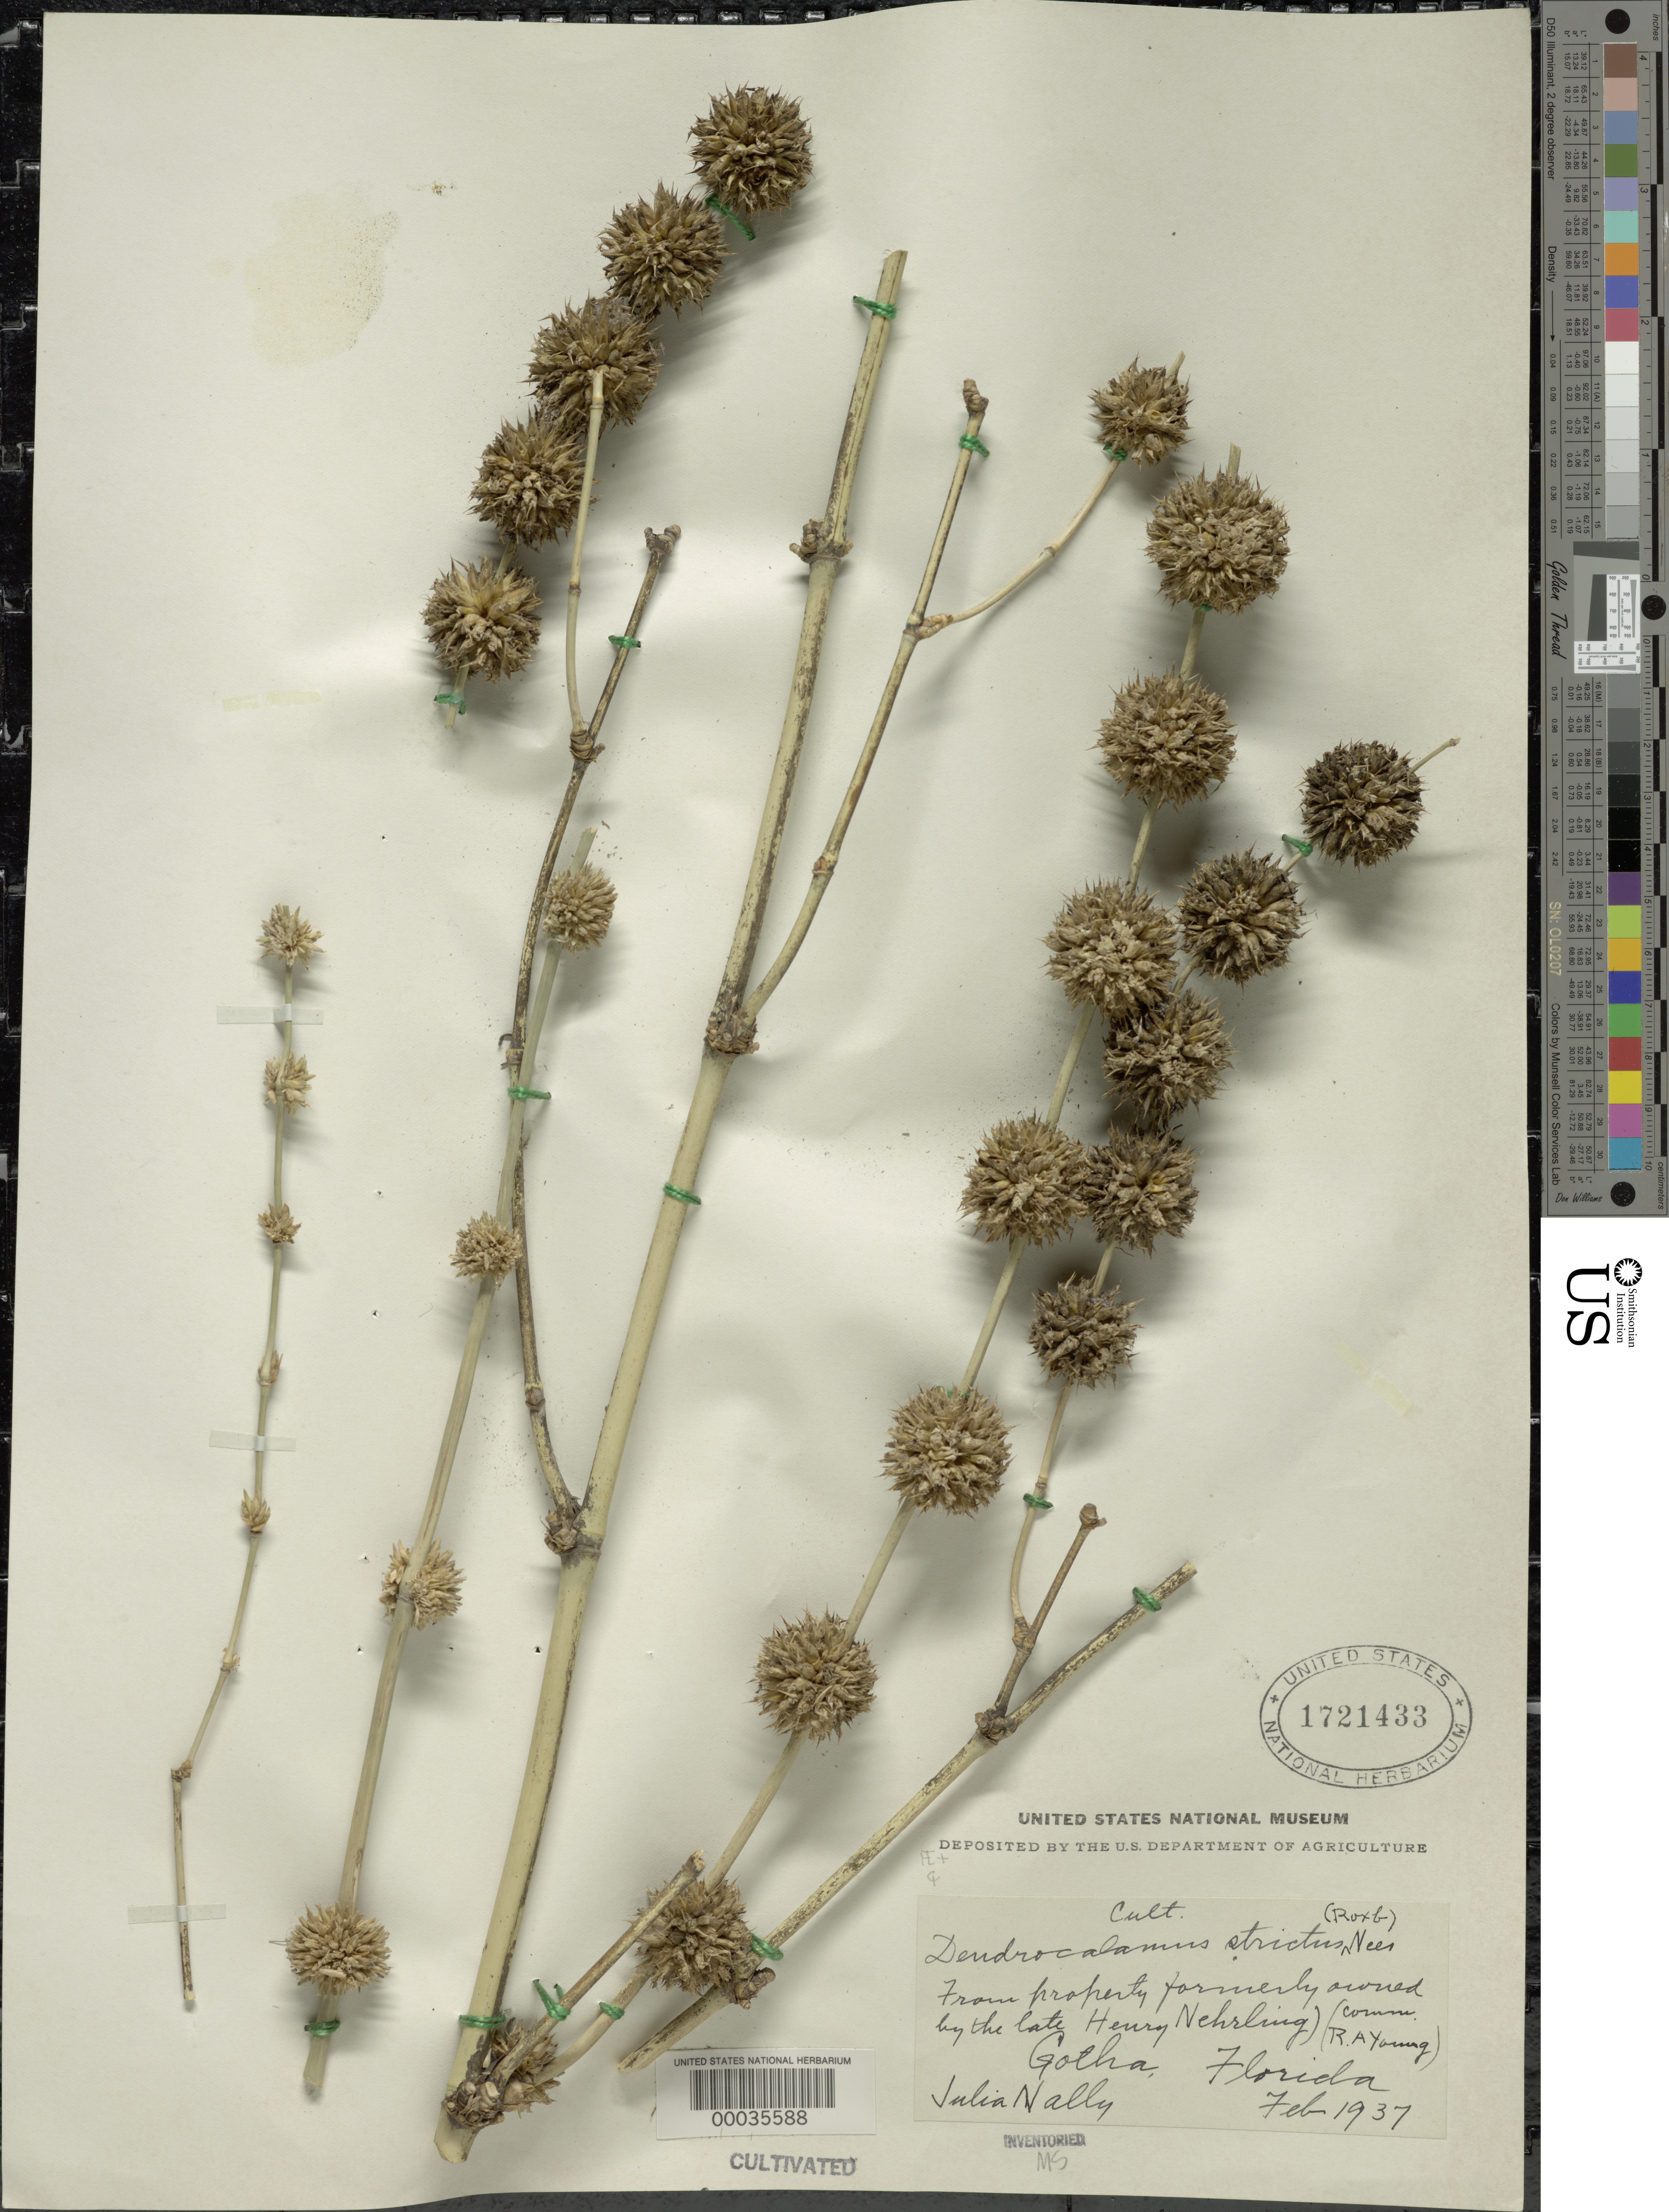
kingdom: Plantae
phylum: Tracheophyta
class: Liliopsida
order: Poales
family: Poaceae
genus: Dendrocalamus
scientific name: Dendrocalamus strictus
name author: (Roxb.) Nees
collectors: J. Nally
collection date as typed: Feb 1937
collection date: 1937-02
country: United States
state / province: Florida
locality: Gotha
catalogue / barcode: US 1721433